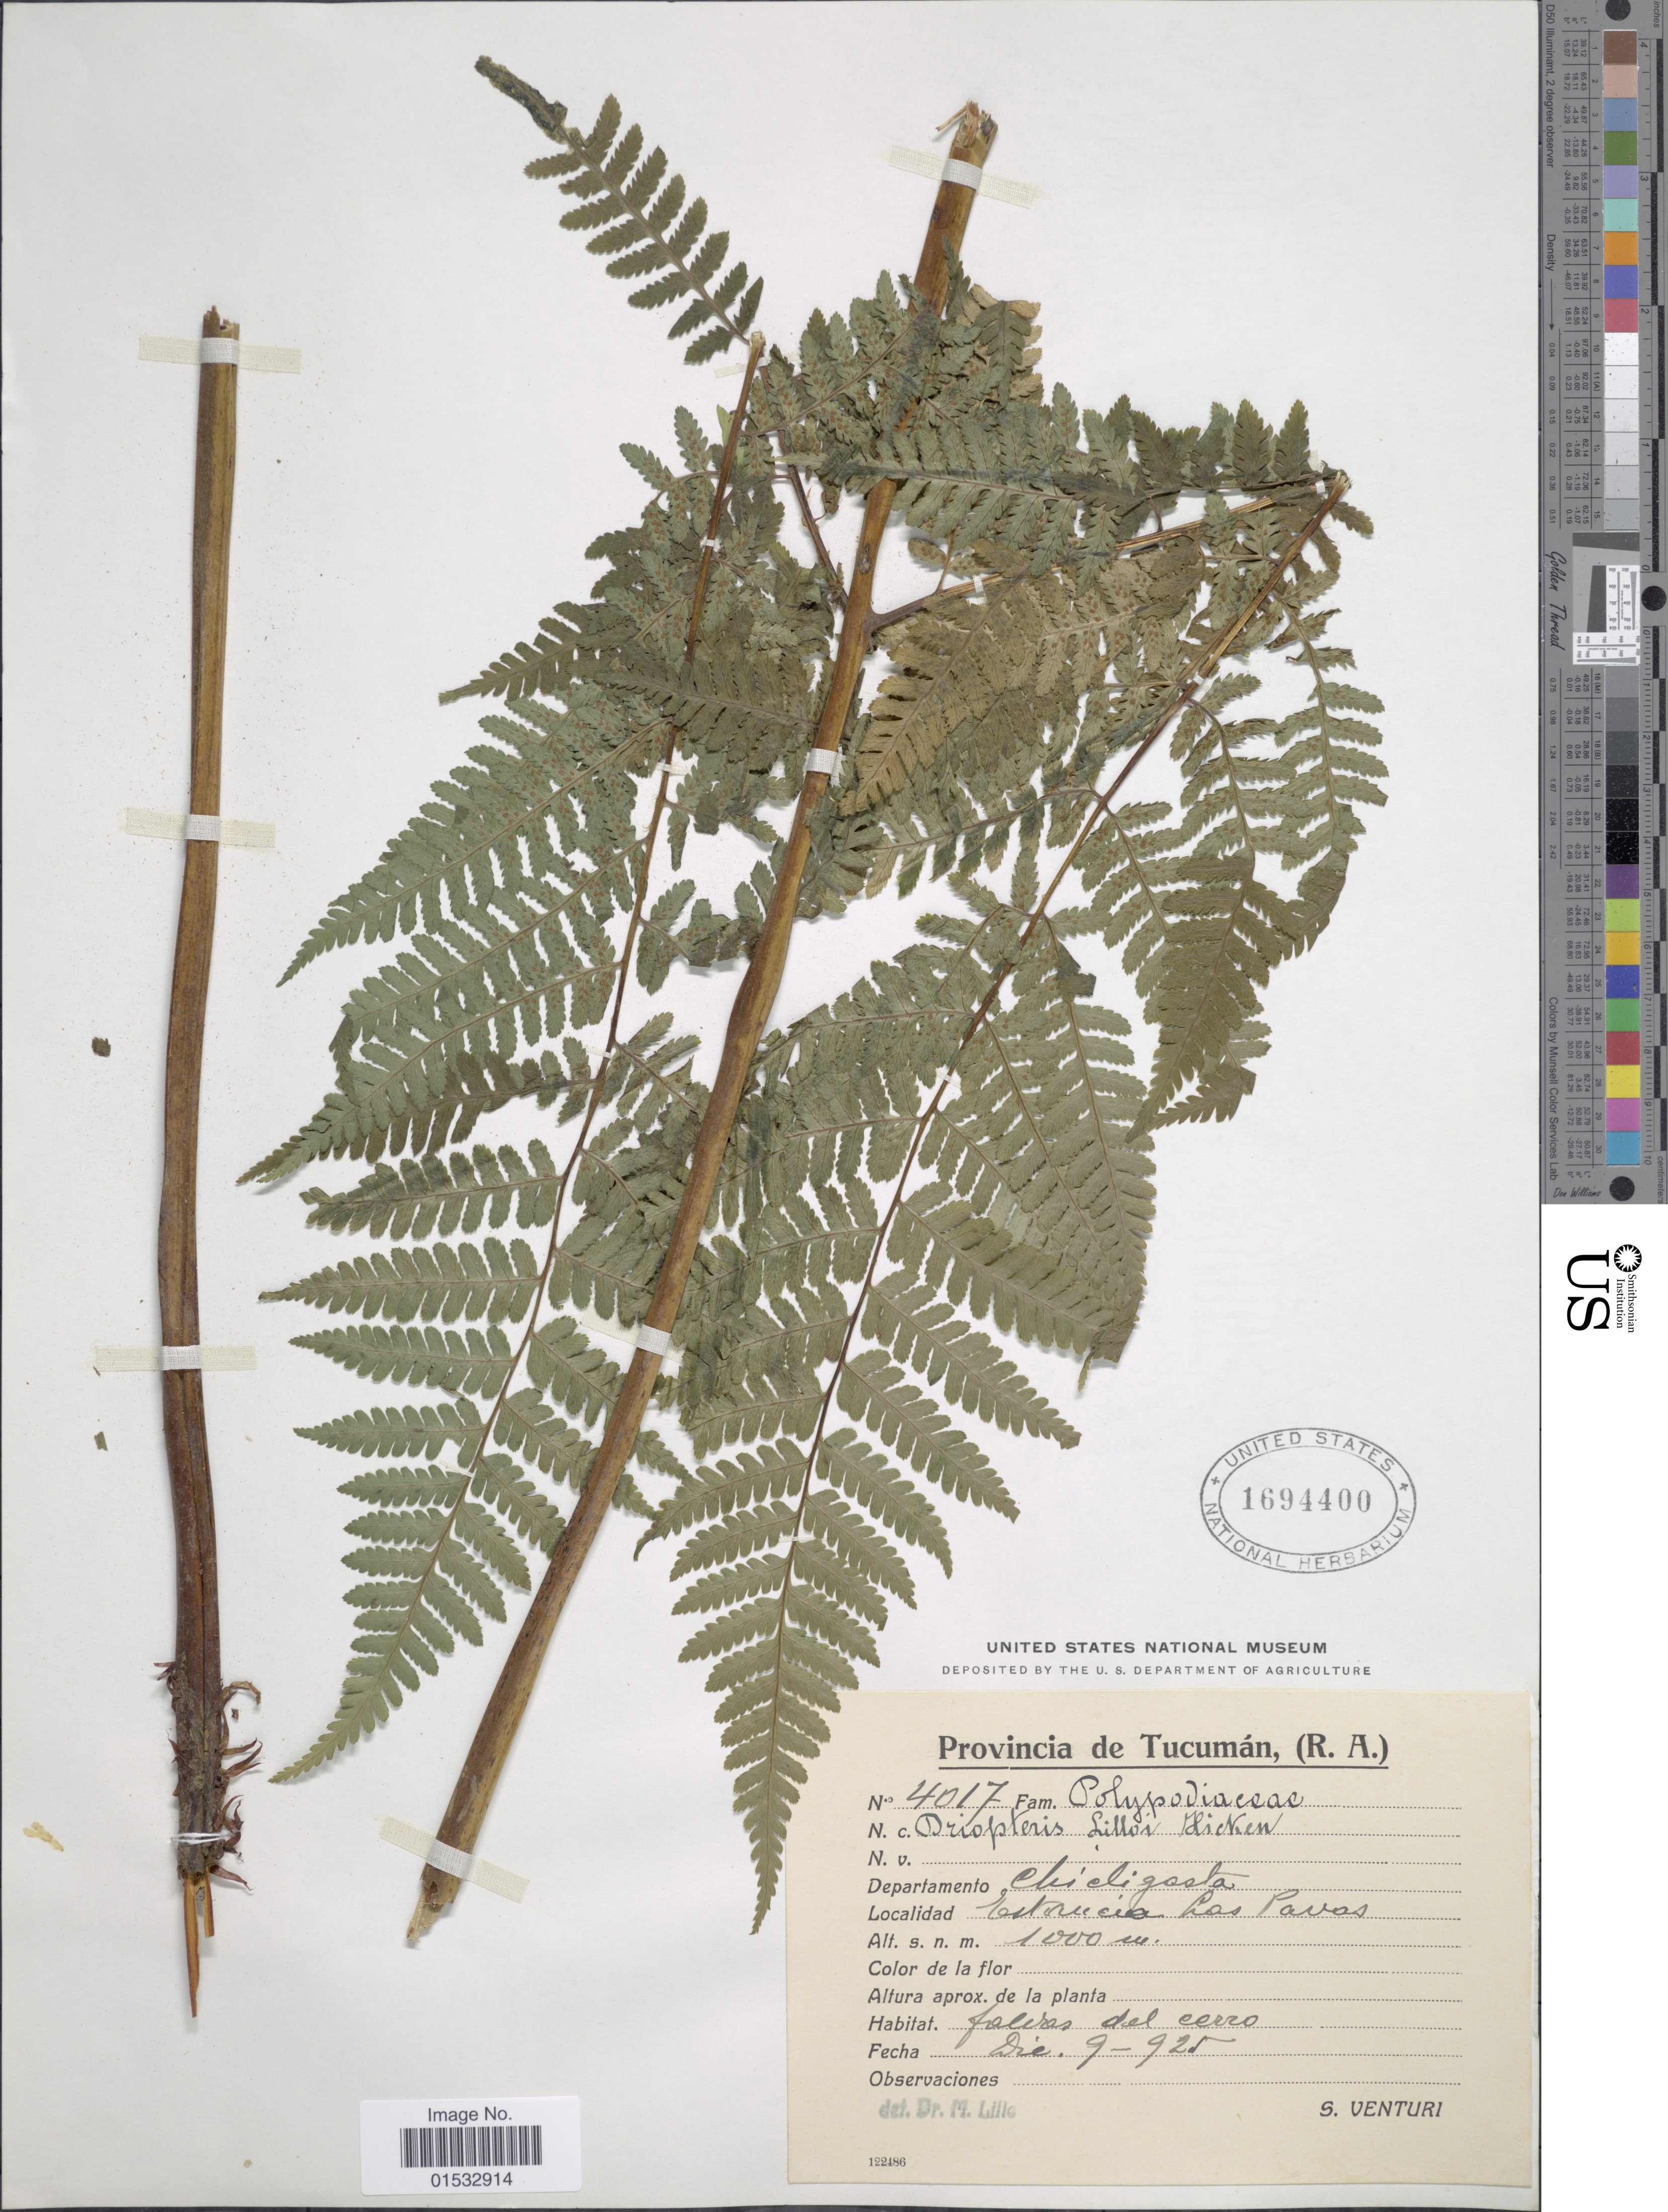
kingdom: Plantae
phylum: Tracheophyta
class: Polypodiopsida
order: Polypodiales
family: Athyriaceae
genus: Diplazium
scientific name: Diplazium lilloi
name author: (Hicken) R.M. Tryon & A.F. Tryon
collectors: S. Venturi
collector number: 4017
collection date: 1925-12-09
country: Argentina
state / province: Tucuman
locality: Tucuman, (R. A.), Retorucia Las Pavas. Departamento Chicligasta.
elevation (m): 1000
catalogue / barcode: US 1694400